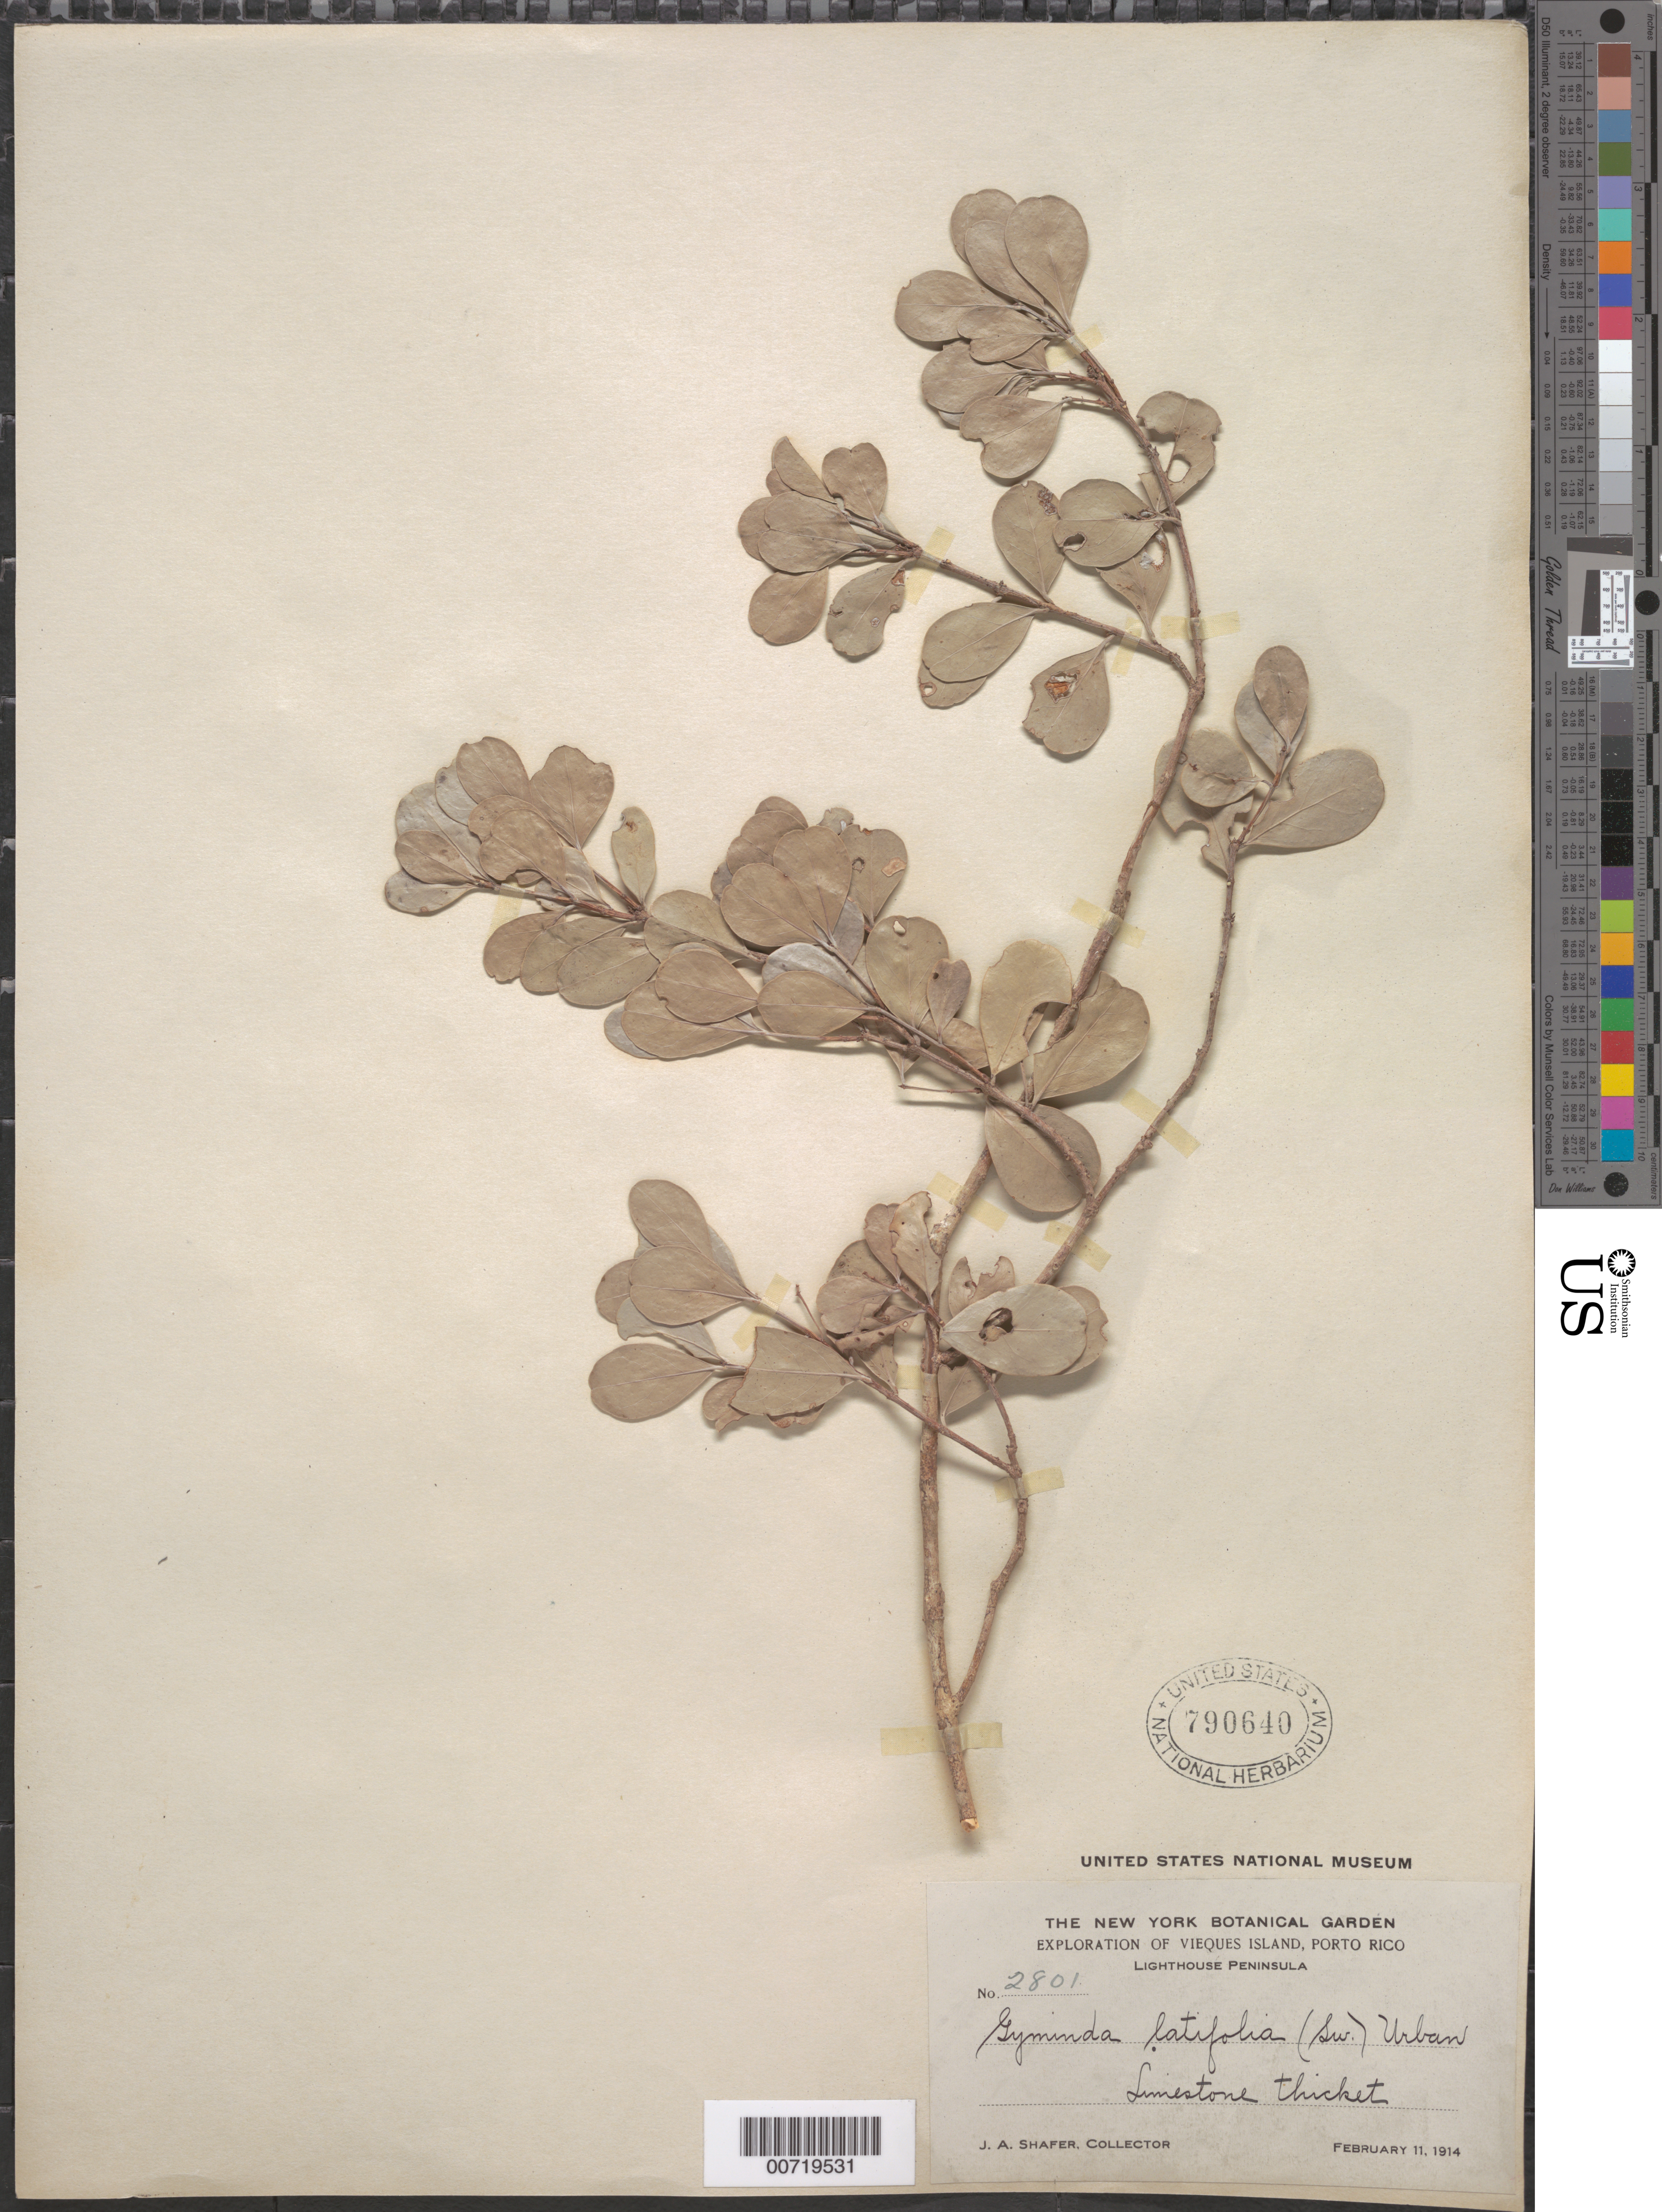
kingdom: Plantae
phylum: Tracheophyta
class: Magnoliopsida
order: Celastrales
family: Celastraceae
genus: Gyminda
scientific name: Gyminda latifolia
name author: (Sw.) Urb.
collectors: J. A. Shafer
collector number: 2801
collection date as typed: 11 Feb 1914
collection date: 1914-02-11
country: Puerto Rico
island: Vieques I.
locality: Lighthouse Peninsula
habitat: Limestone thicket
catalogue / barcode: US 790640